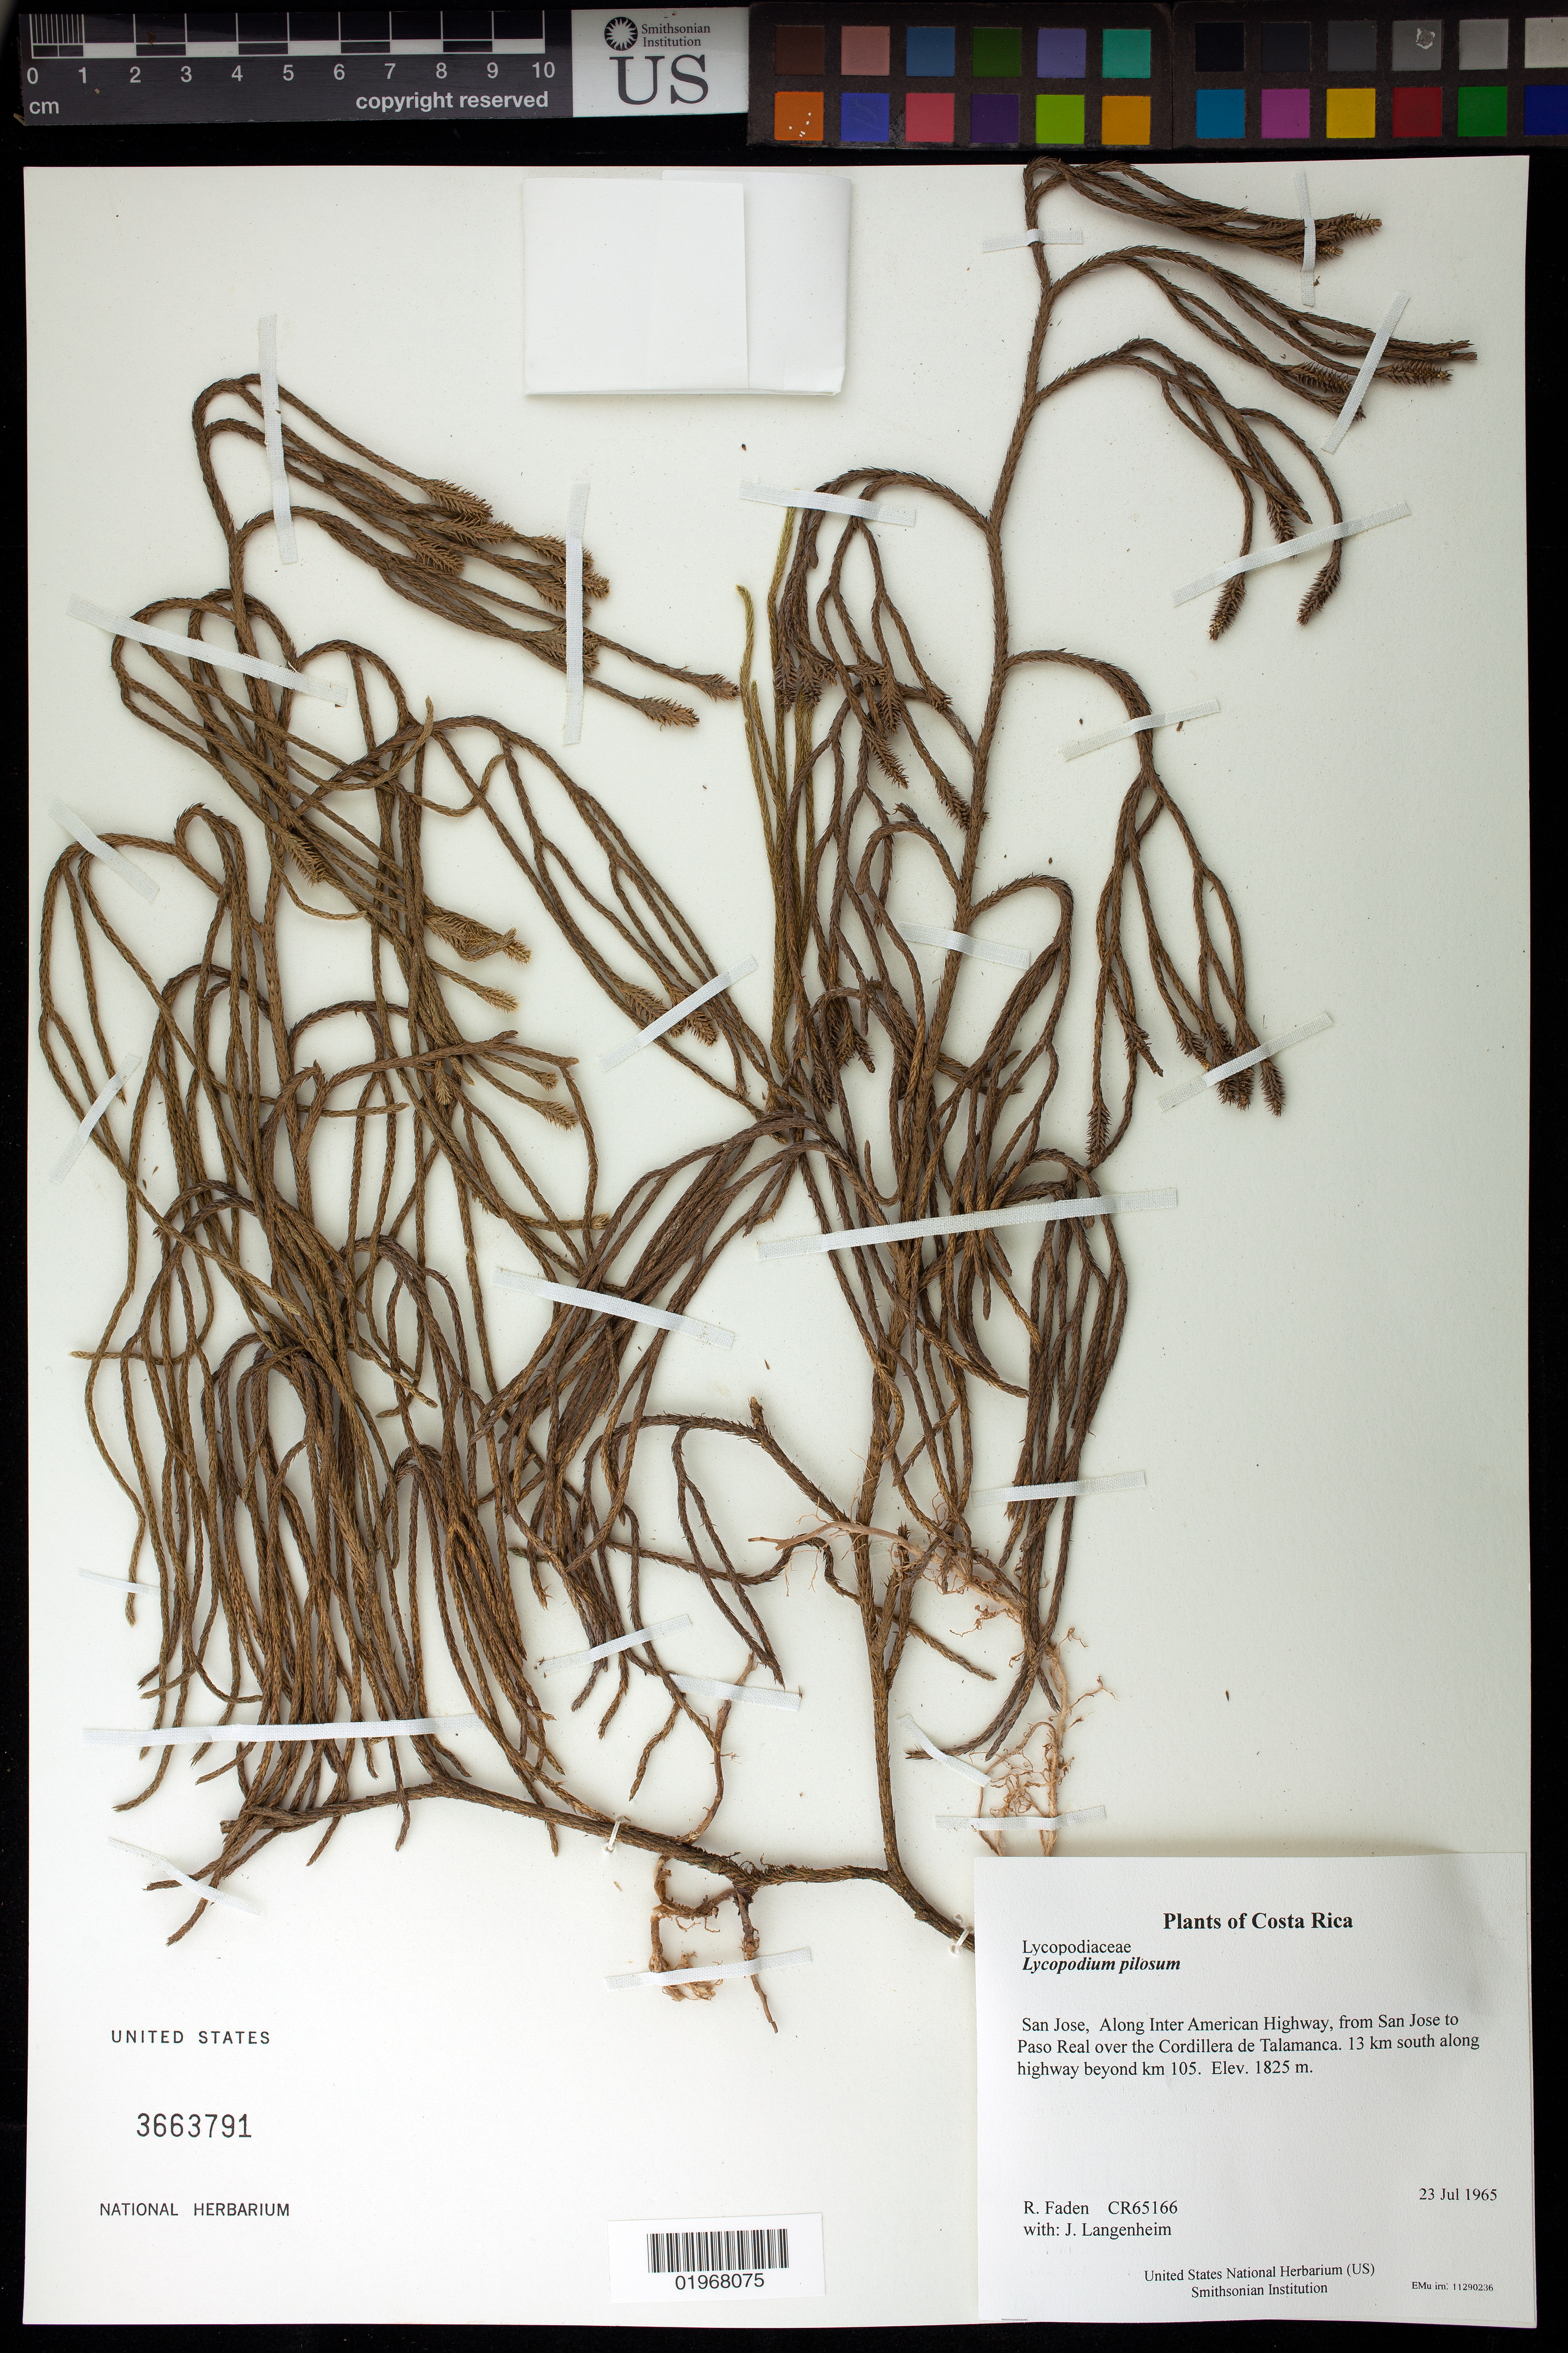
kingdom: Plantae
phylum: Tracheophyta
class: Lycopodiopsida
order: Lycopodiales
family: Lycopodiaceae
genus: Palhinhaea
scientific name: Palhinhaea riofrioi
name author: (Sodiro) Holub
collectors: R. B. Faden & J. Langenheim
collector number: CR65166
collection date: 1965-07-23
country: Costa Rica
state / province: San Jose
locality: Along Inter American Highway, from San Jose to Paso Real over the Cordillera de Talamanca, .13 km south along highway beyond km 105.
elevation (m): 1825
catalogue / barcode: US 3663791